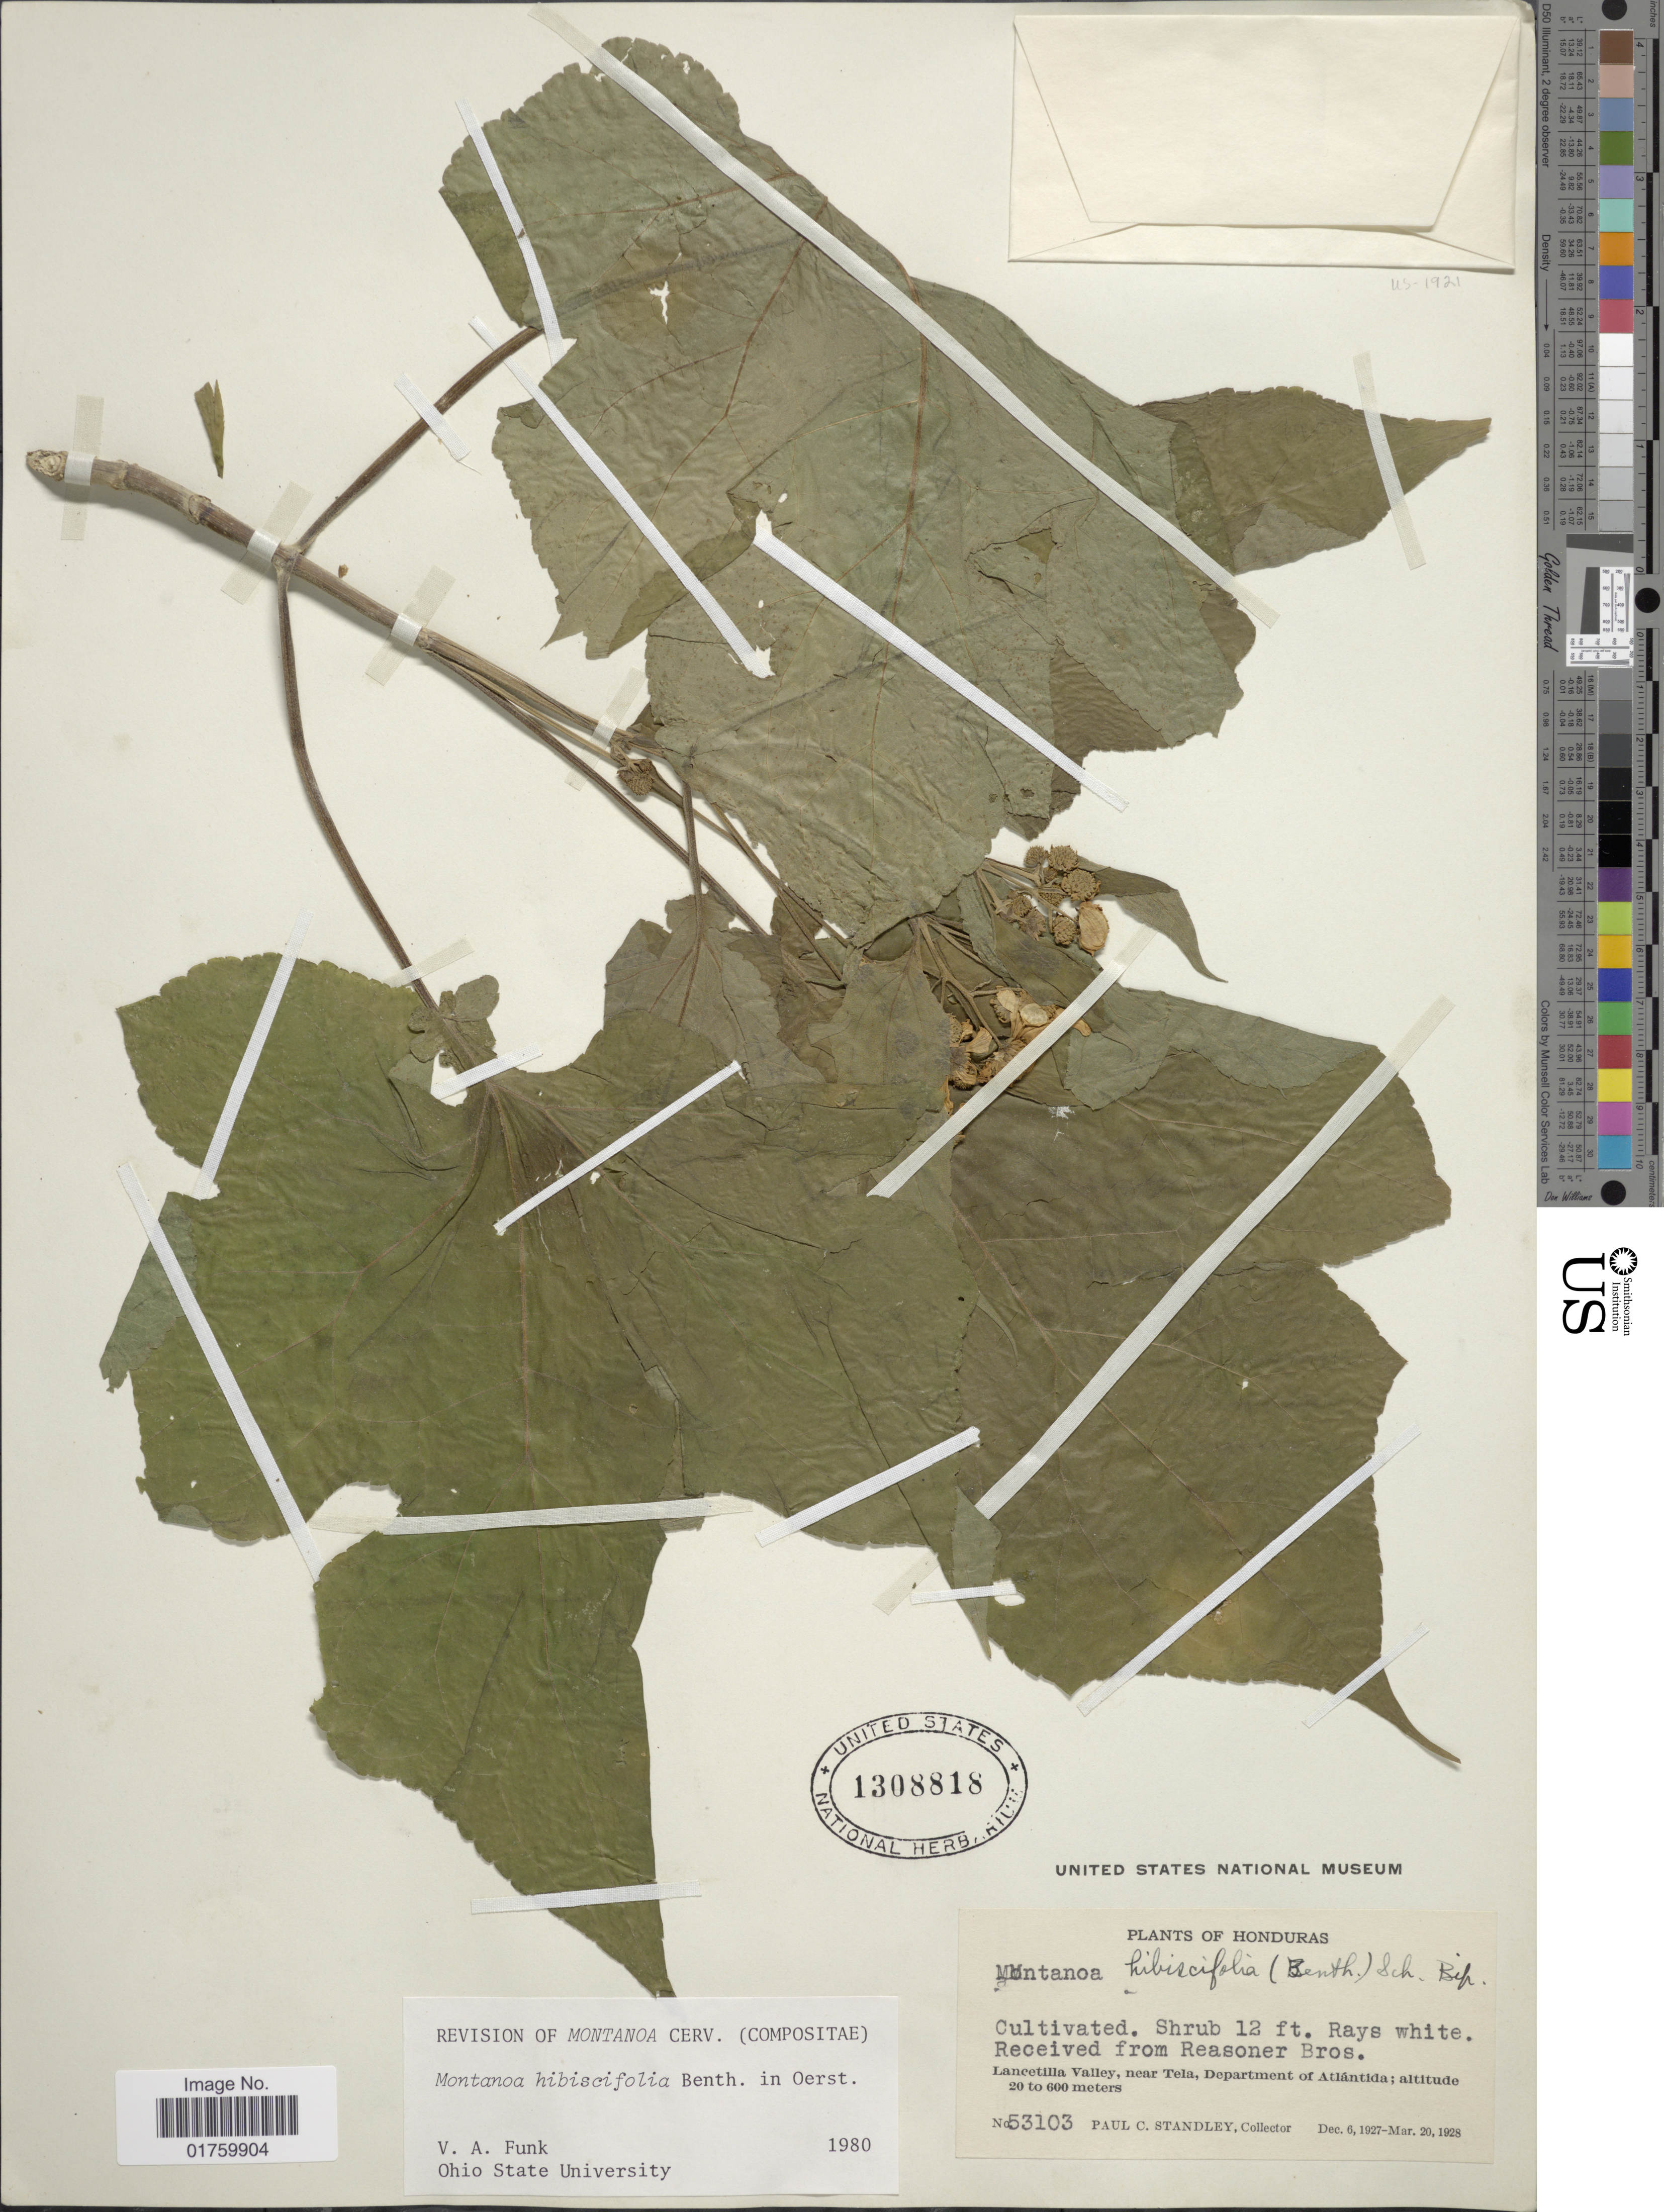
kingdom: Plantae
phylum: Tracheophyta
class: Magnoliopsida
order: Asterales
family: Asteraceae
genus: Montanoa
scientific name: Montanoa hibiscifolia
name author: Benth.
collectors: P. C. Standley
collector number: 53103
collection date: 1927-12-06/1928-03-20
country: Honduras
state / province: Atlántida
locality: Lancetilla Valley, near Tela.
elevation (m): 20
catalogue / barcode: US 1308818